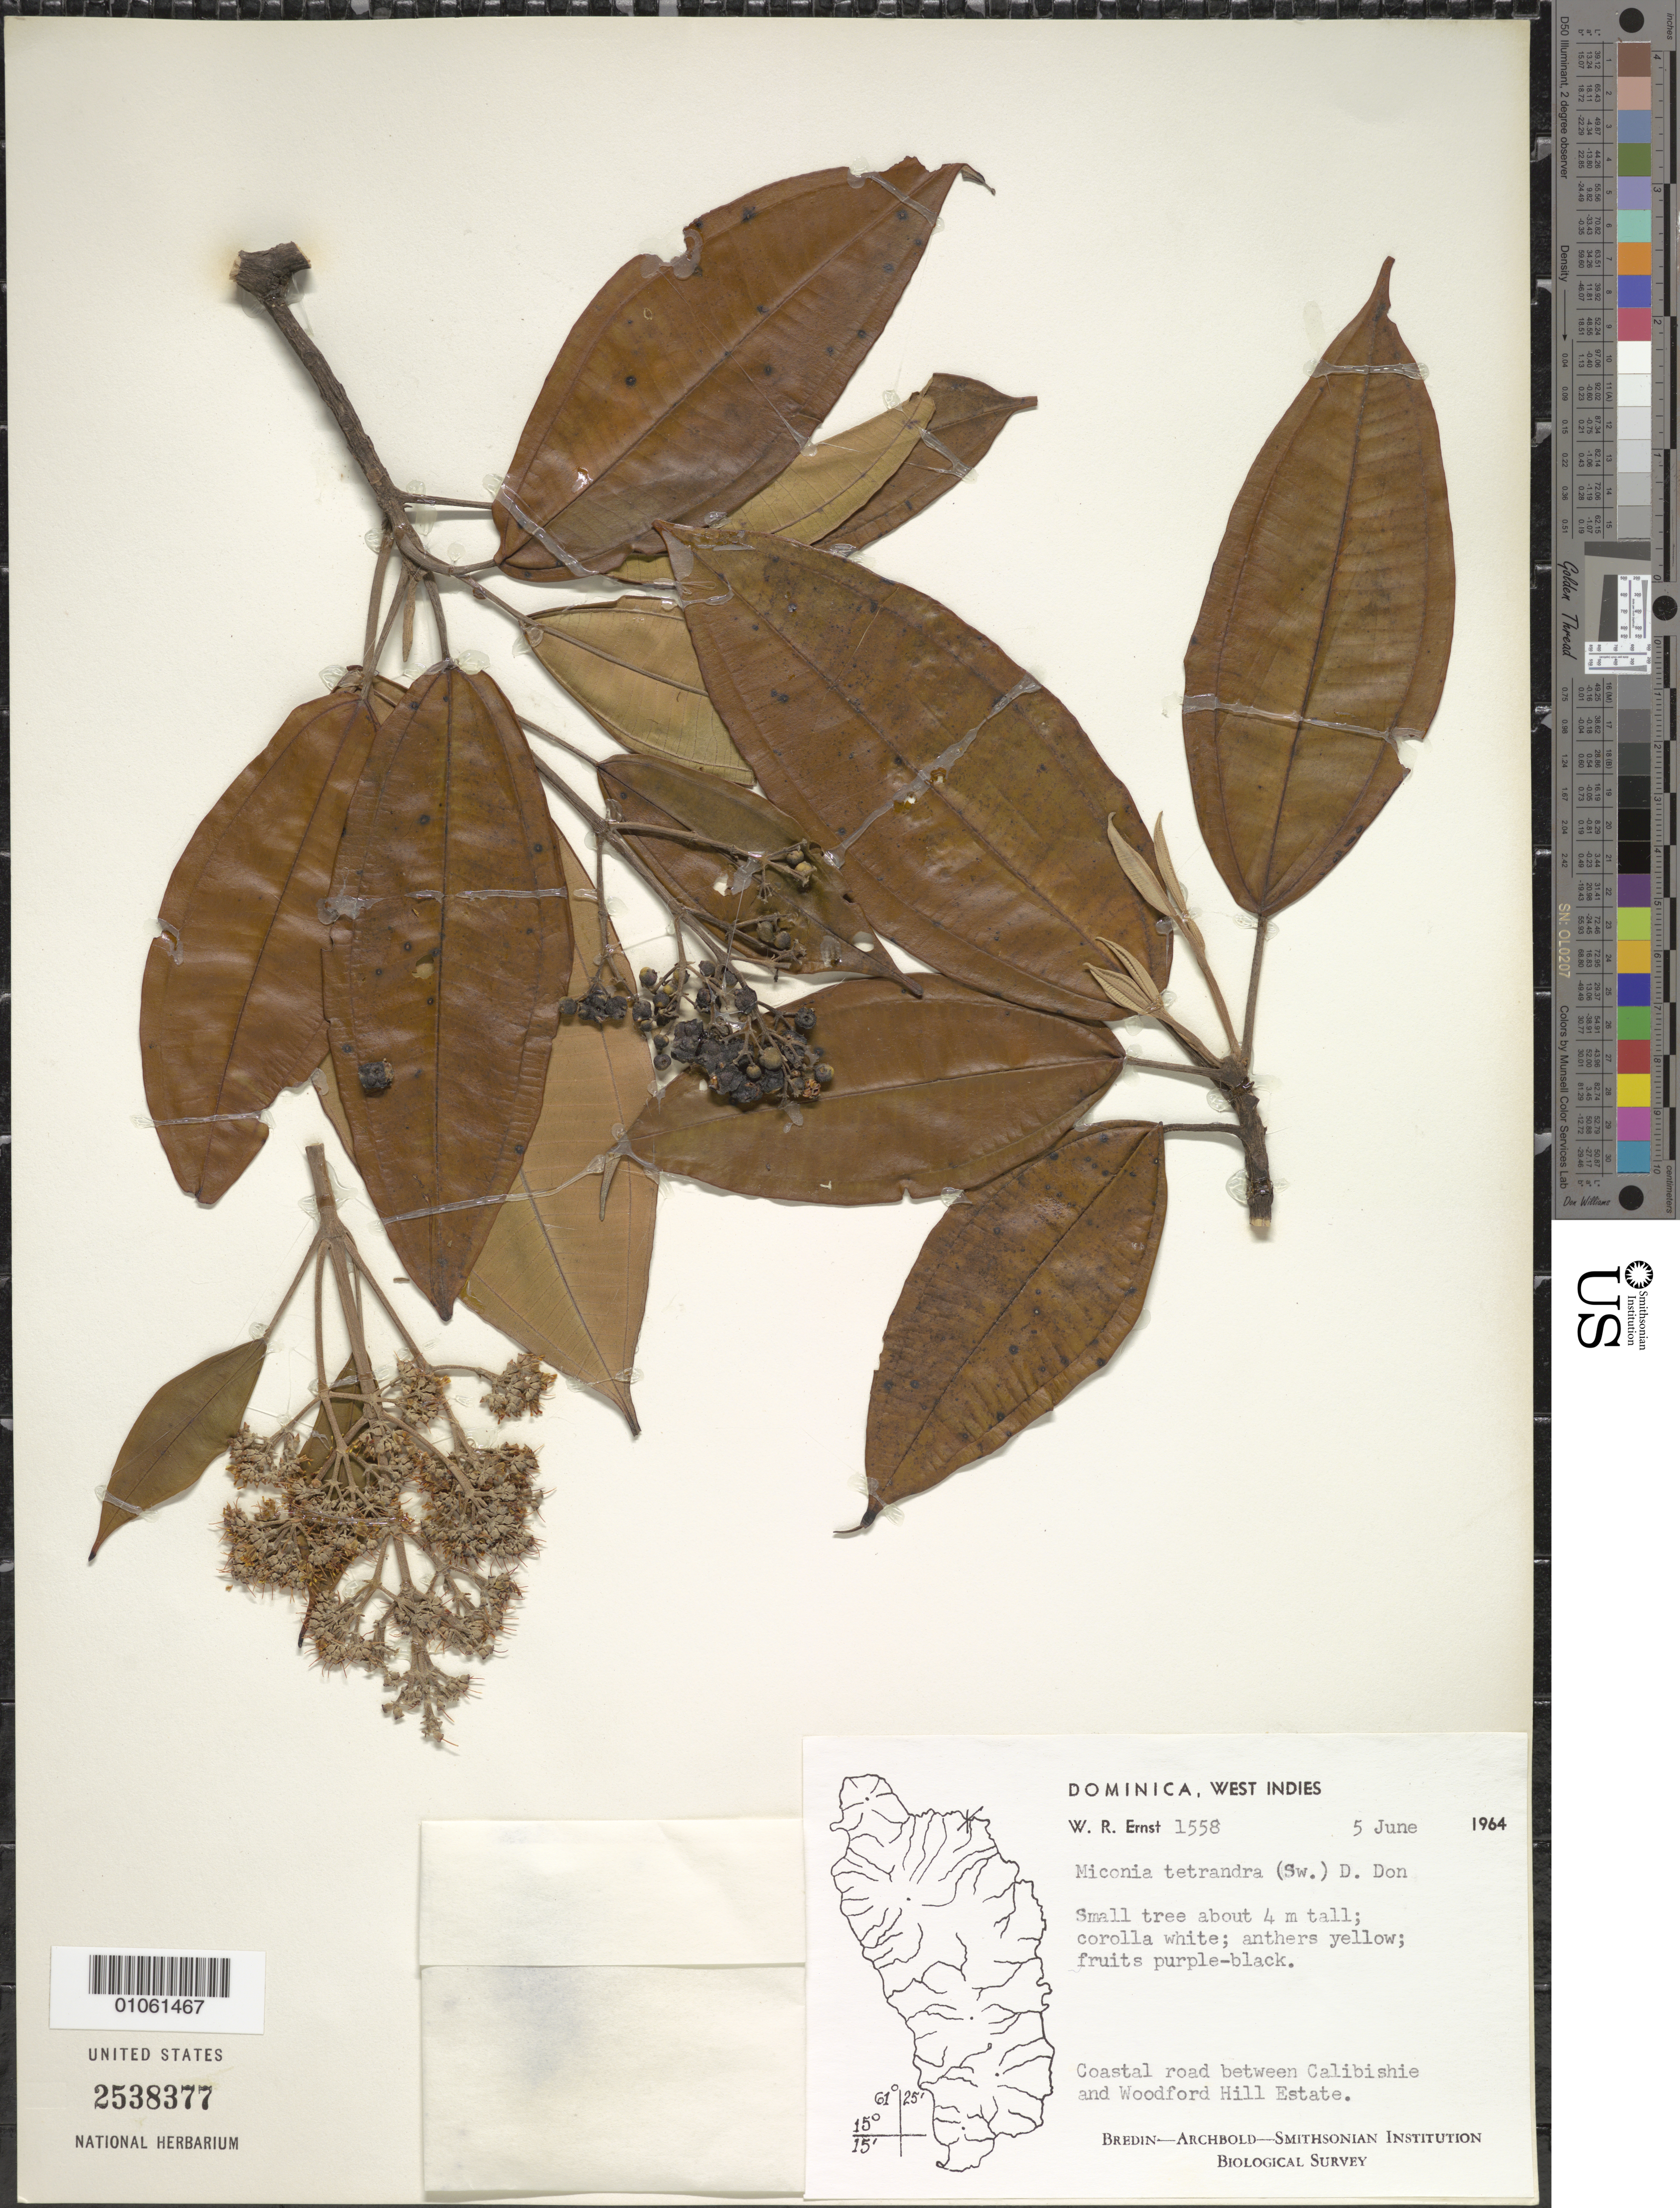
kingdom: Plantae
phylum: Tracheophyta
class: Magnoliopsida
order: Myrtales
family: Melastomataceae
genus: Miconia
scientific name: Miconia tetrandra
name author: (Sw.) D. Don ex G. Don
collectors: W. R. Ernst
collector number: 1558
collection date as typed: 05 Jun 1964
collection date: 1964-06-05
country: Dominica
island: Dominica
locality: Calibishie road to Woodford Hill Estate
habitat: Coastal road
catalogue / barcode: US 2538377